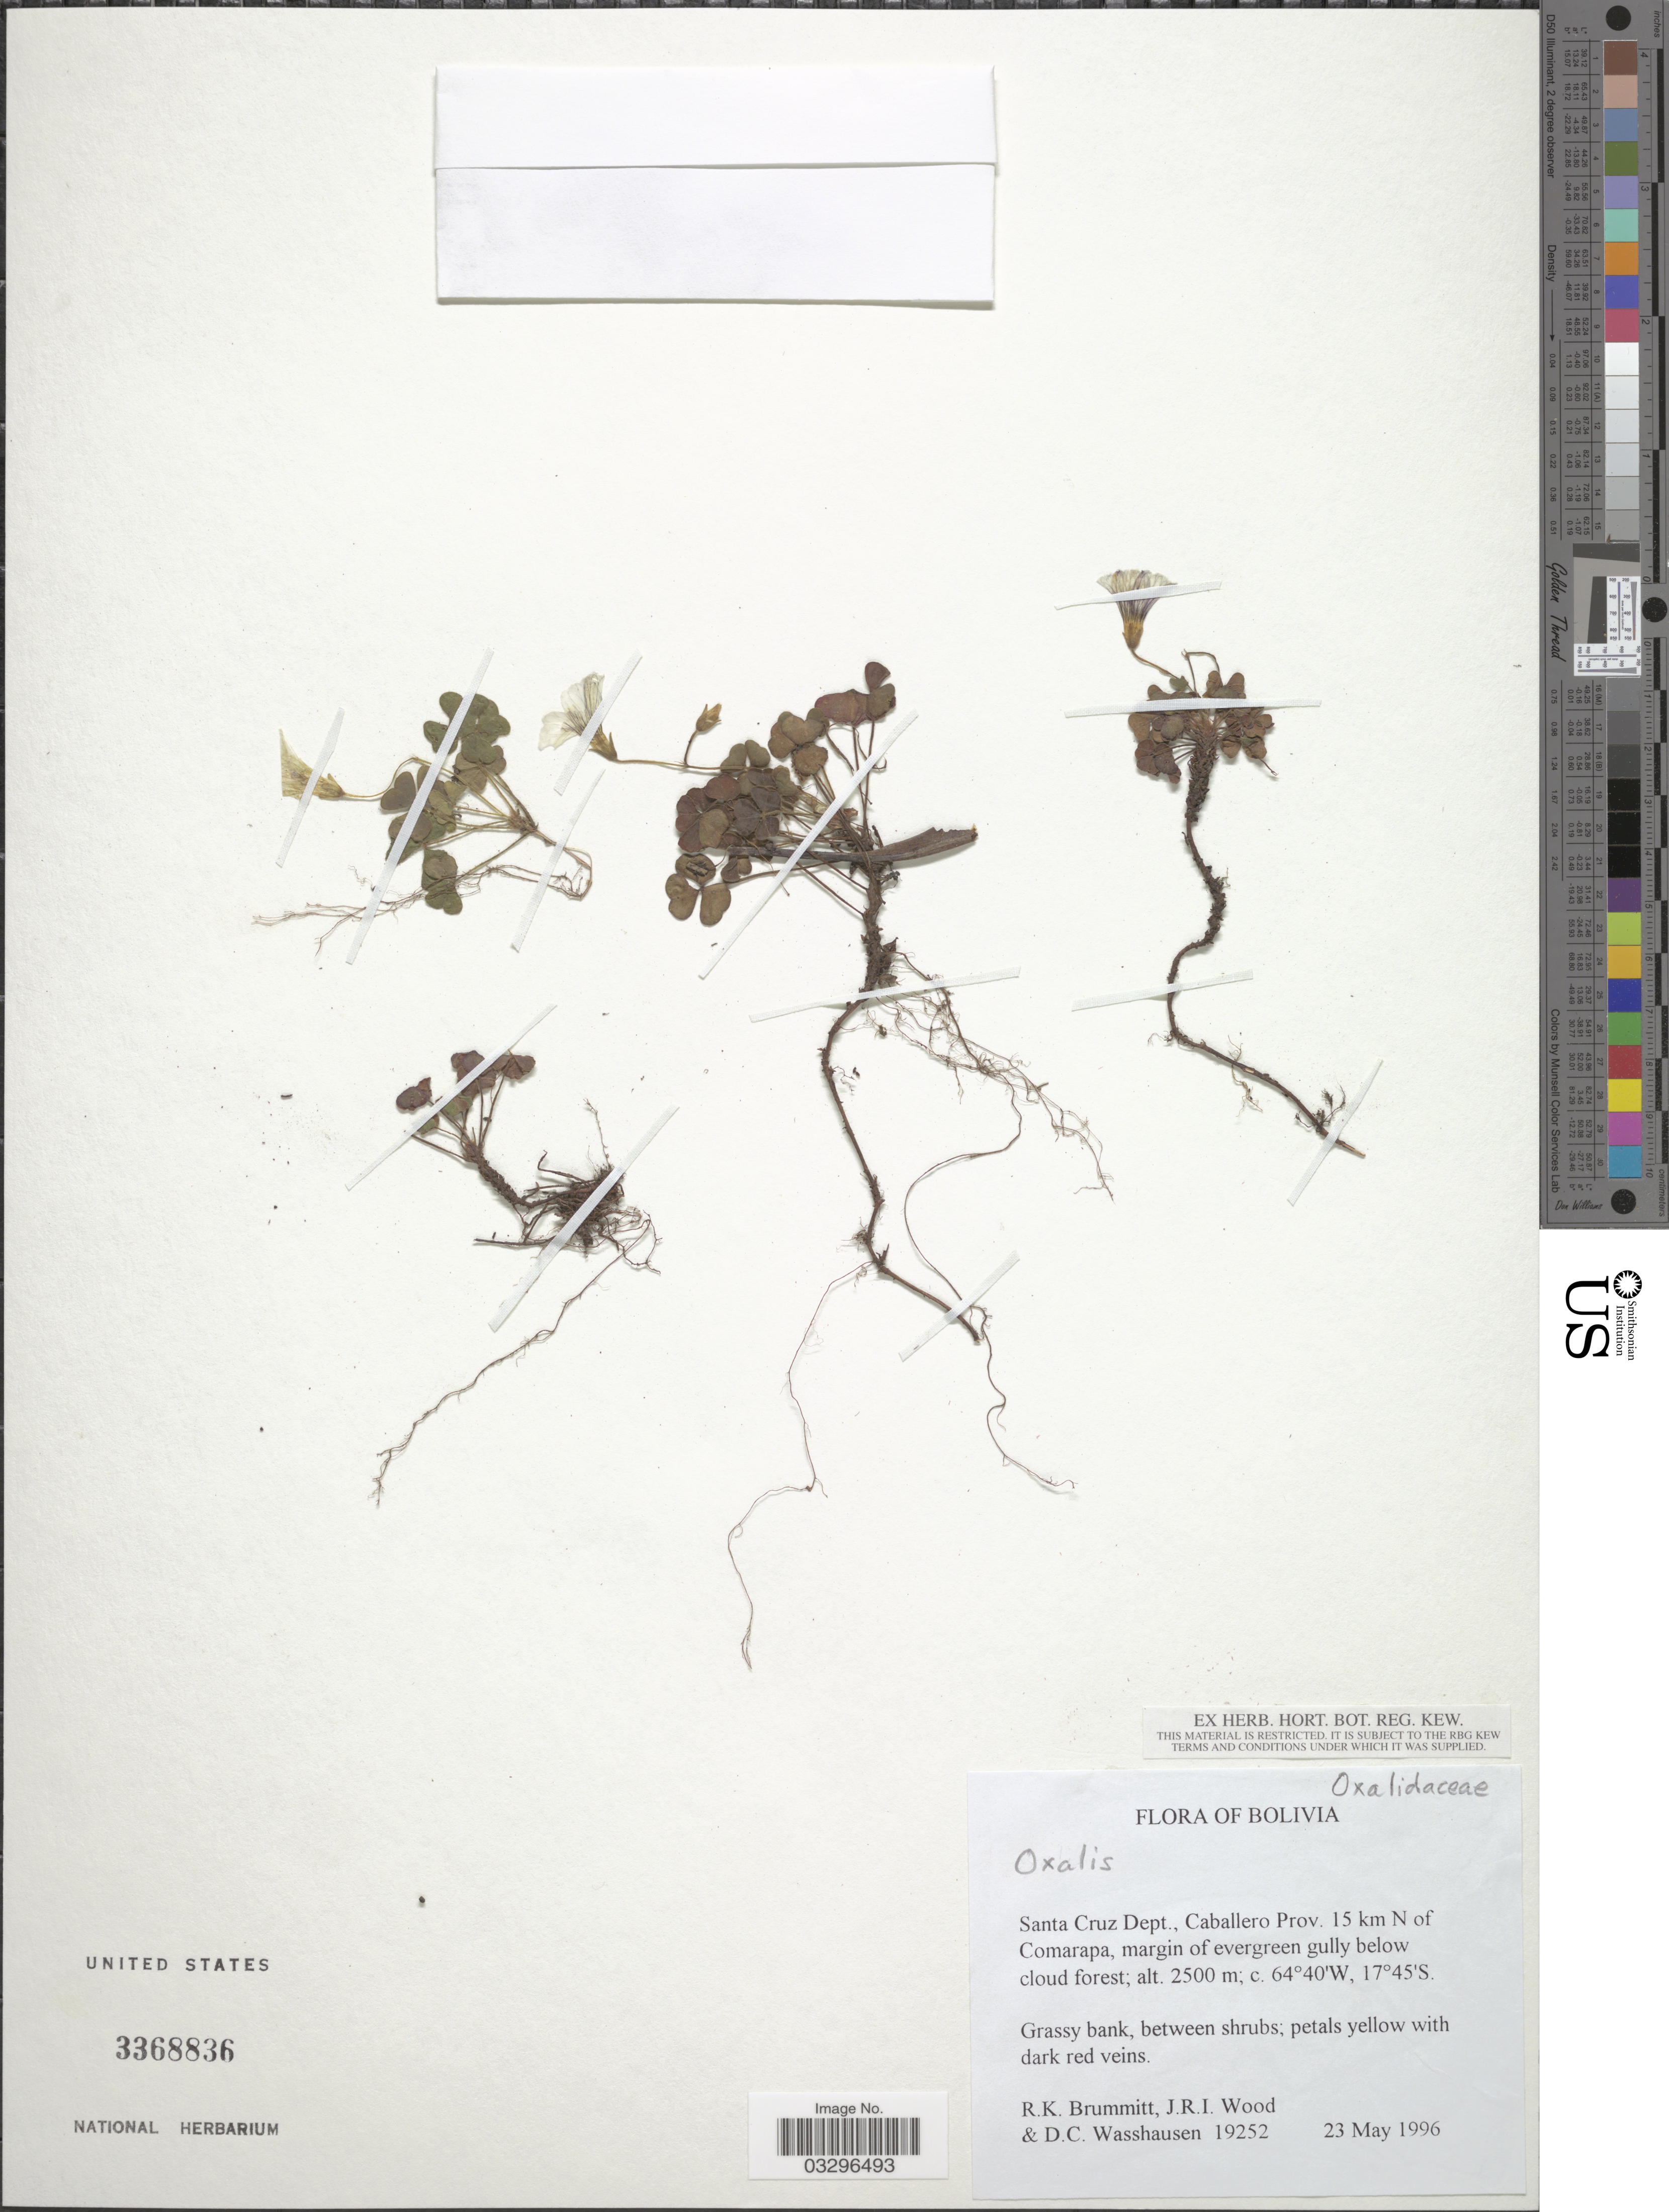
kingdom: Plantae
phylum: Tracheophyta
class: Magnoliopsida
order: Oxalidales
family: Oxalidaceae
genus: Oxalis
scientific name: Oxalis sp.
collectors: R. K. Brummitt, J. R. I. Wood & D. C. Wasshausen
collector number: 19252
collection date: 1996-05-23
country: Bolivia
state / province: Santa Cruz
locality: Santa Cruz Dept., Caballero Prov. 15 km N of Comarapa, margin of evergreen gully below cloud forest.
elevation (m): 2500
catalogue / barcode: US 3368836